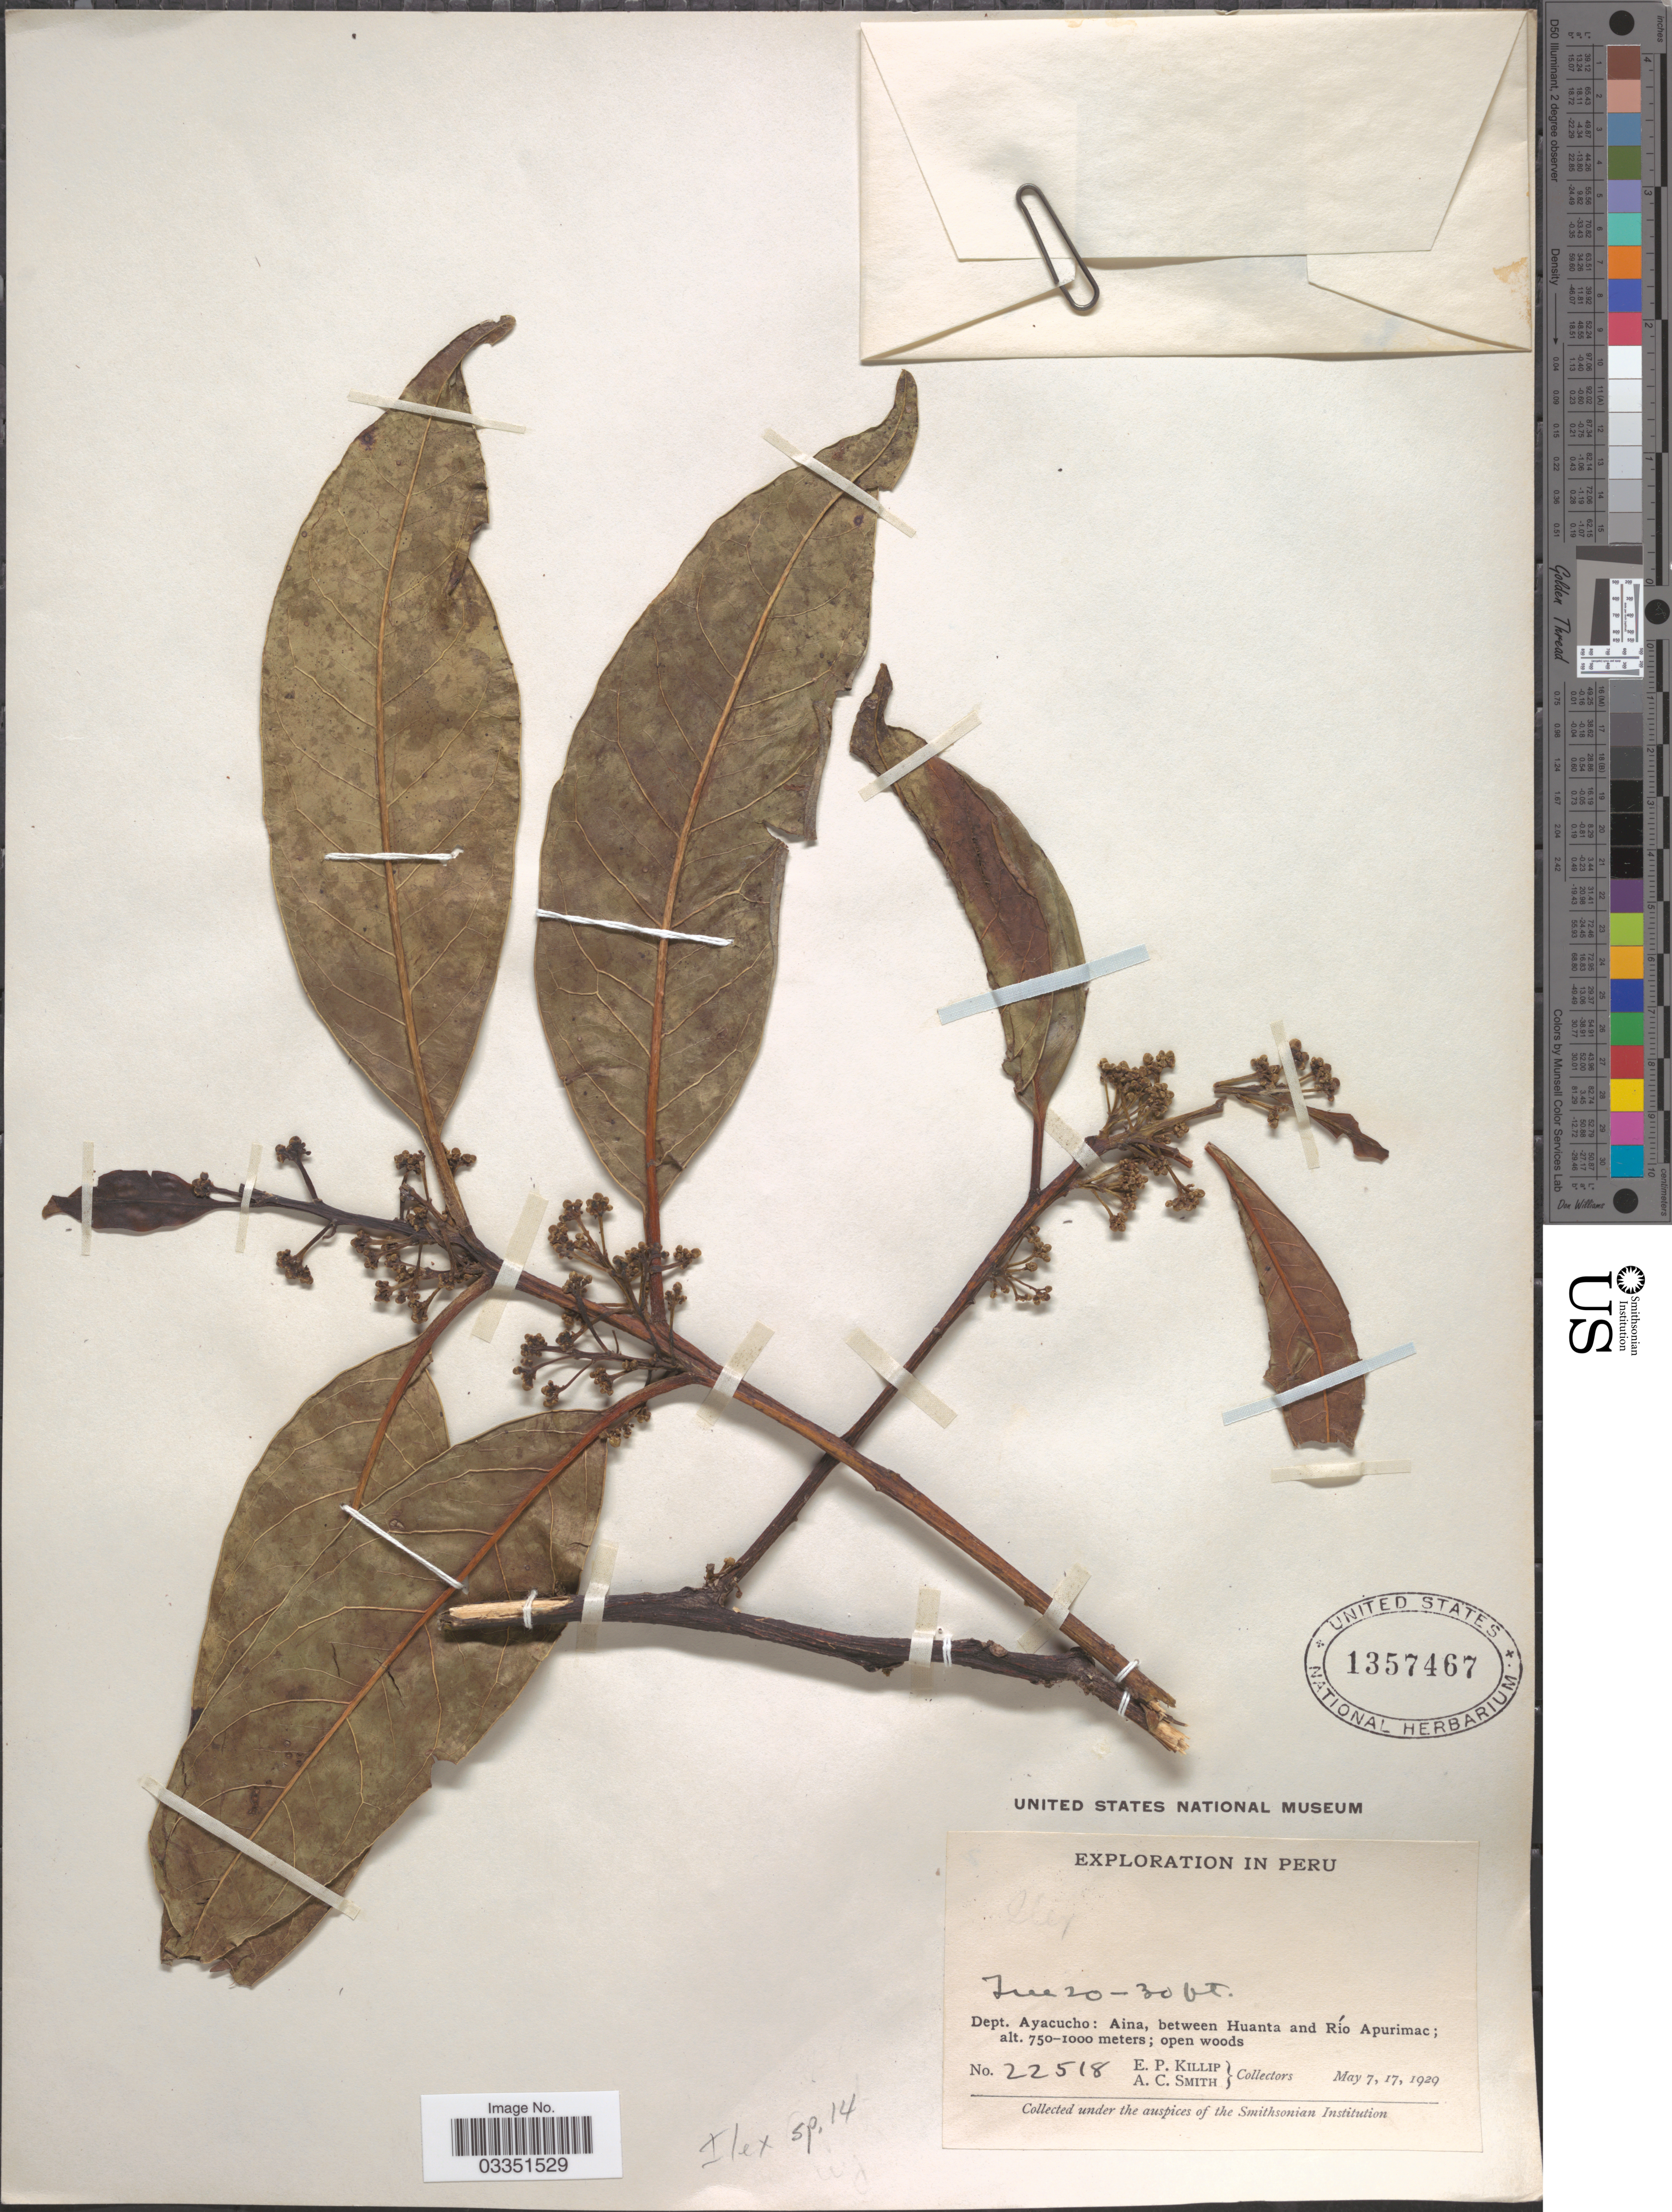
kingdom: Plantae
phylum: Tracheophyta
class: Magnoliopsida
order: Aquifoliales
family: Aquifoliaceae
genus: Ilex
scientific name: Ilex sp.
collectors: E. P. Killip & A. C. Smith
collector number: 22518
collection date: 1929-05-07/1929-05-17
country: Peru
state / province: Ayacucho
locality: Dept. Ayacucho: Aina, between Huanta and Río Apurimac.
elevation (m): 750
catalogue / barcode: US 1357467